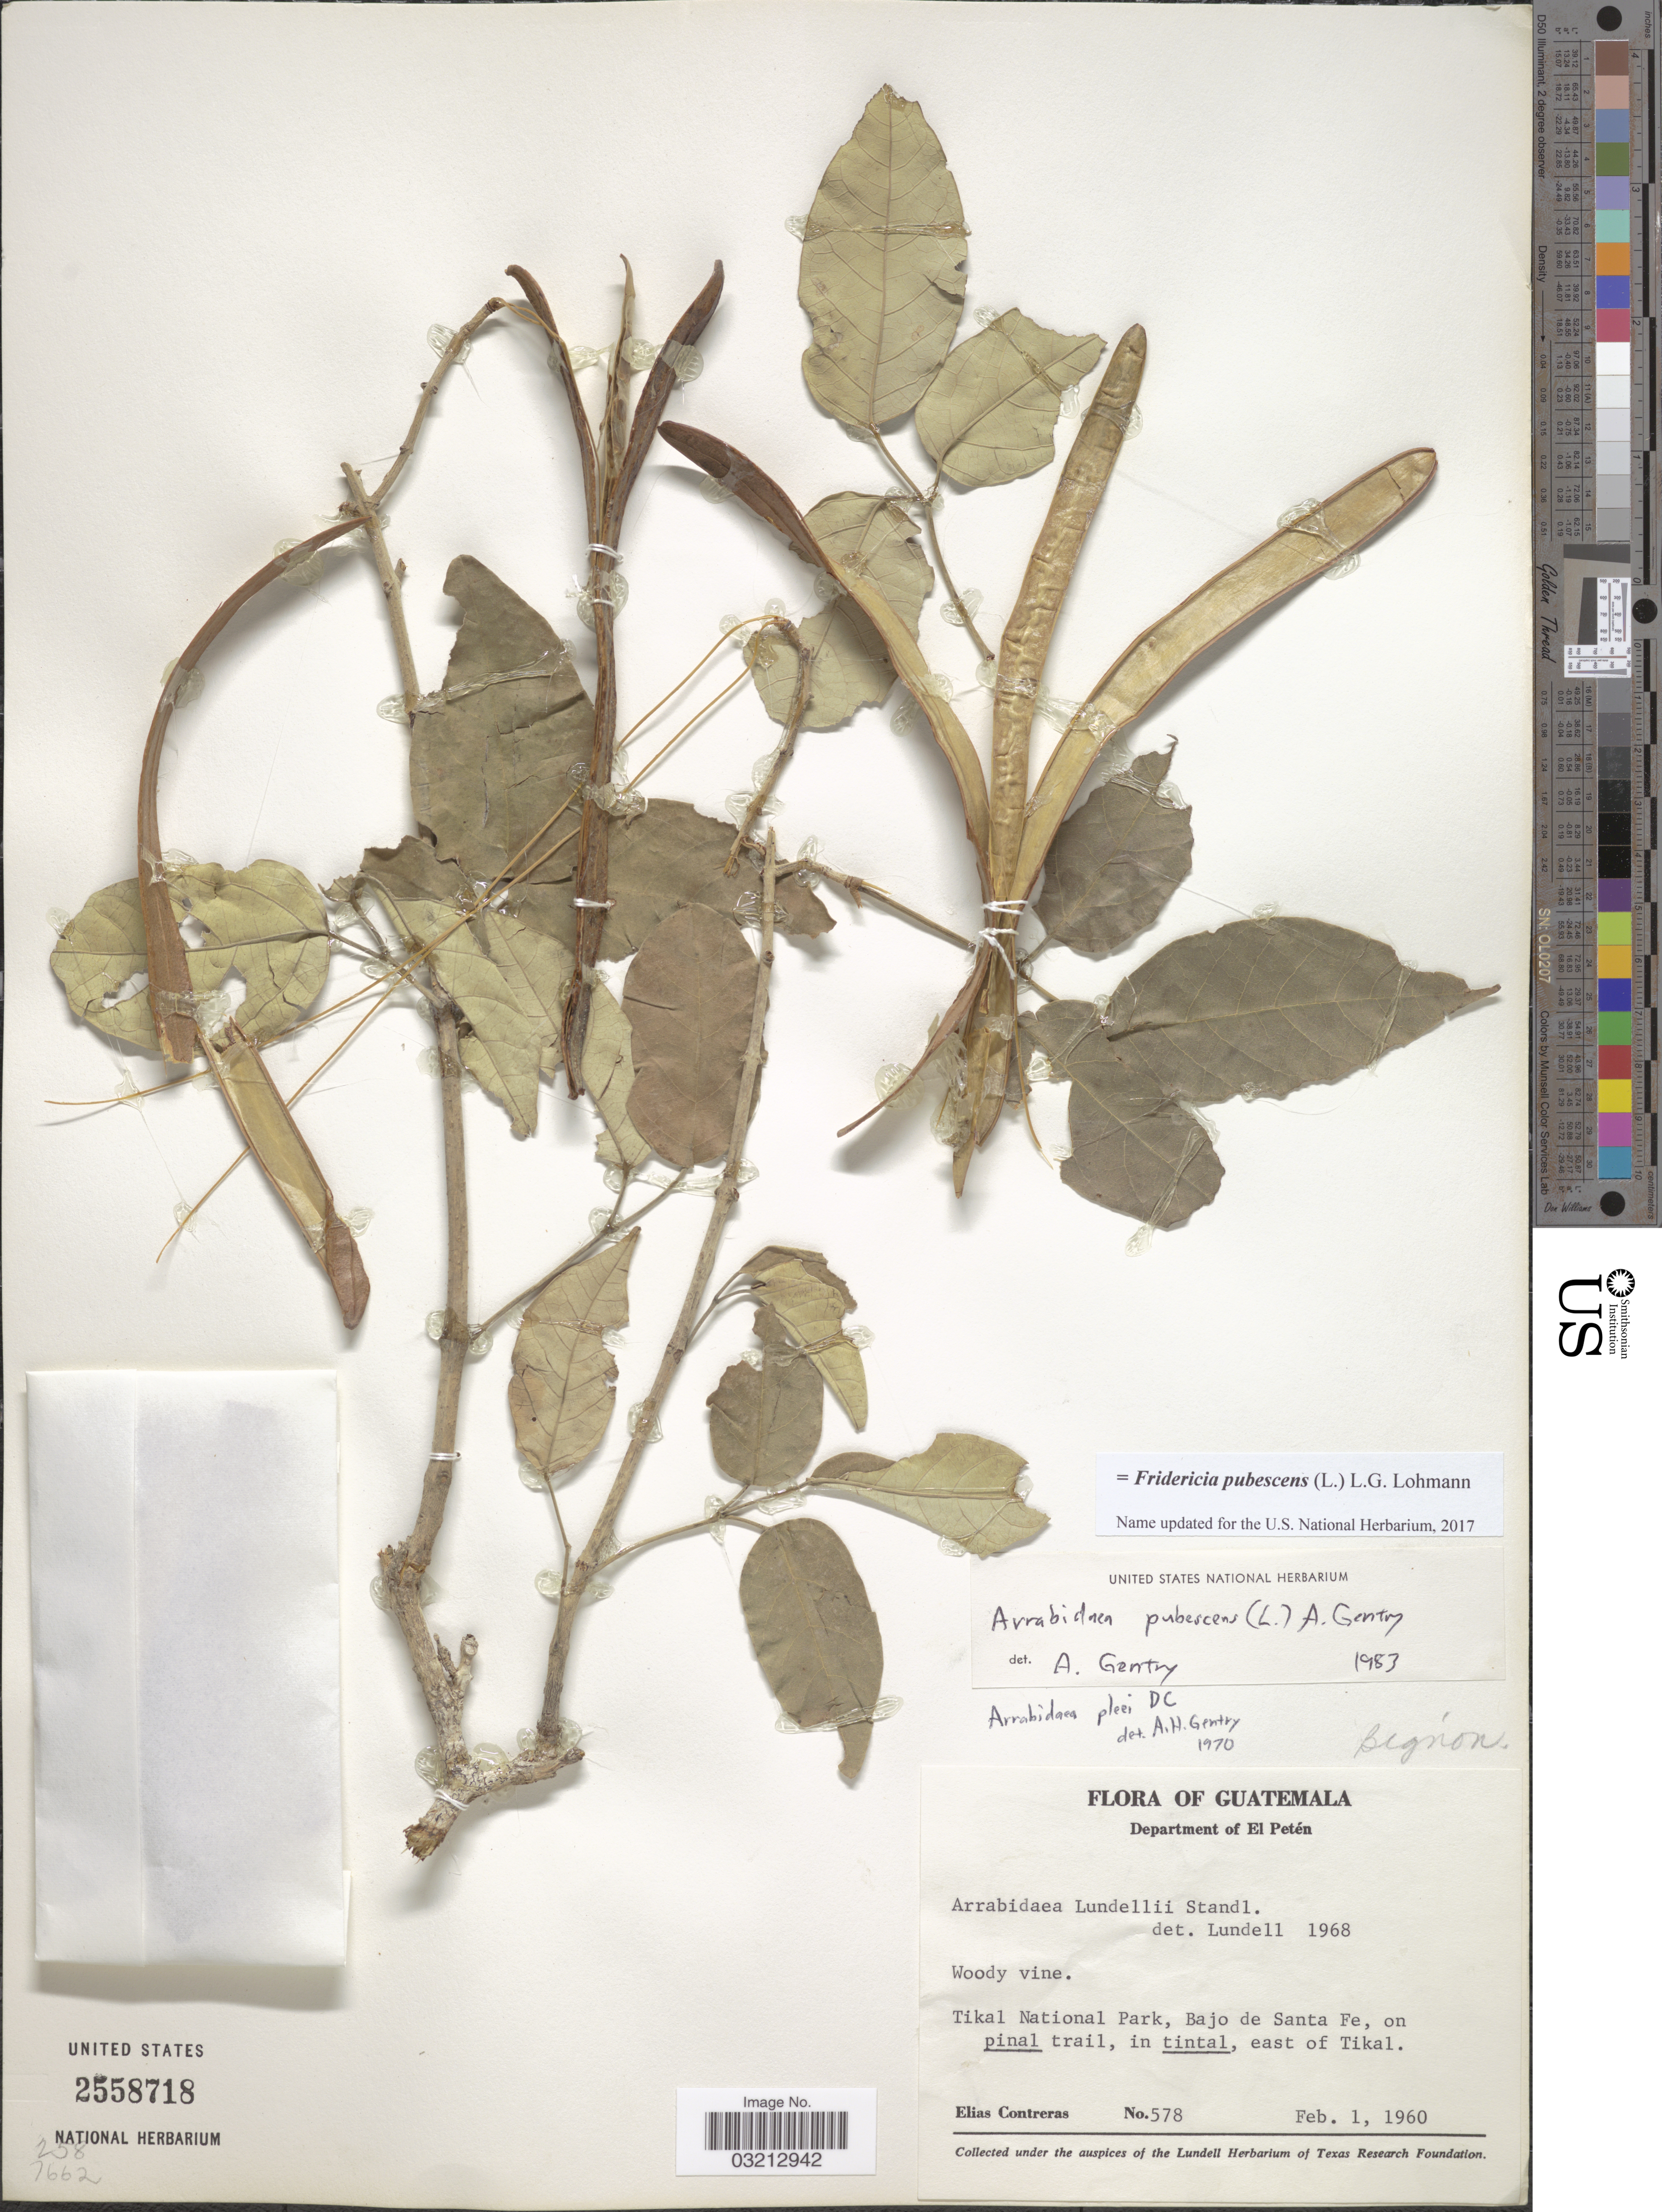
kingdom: Plantae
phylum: Tracheophyta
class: Magnoliopsida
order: Lamiales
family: Bignoniaceae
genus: Fridericia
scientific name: Fridericia pubescens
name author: (L.) L.G. Lohmann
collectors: E. Contreras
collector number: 578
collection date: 1960-02-01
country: Guatemala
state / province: El Petén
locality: Department of El Petén. Tikal National Park, Bajo de Santa Fe.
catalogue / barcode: US 2558718